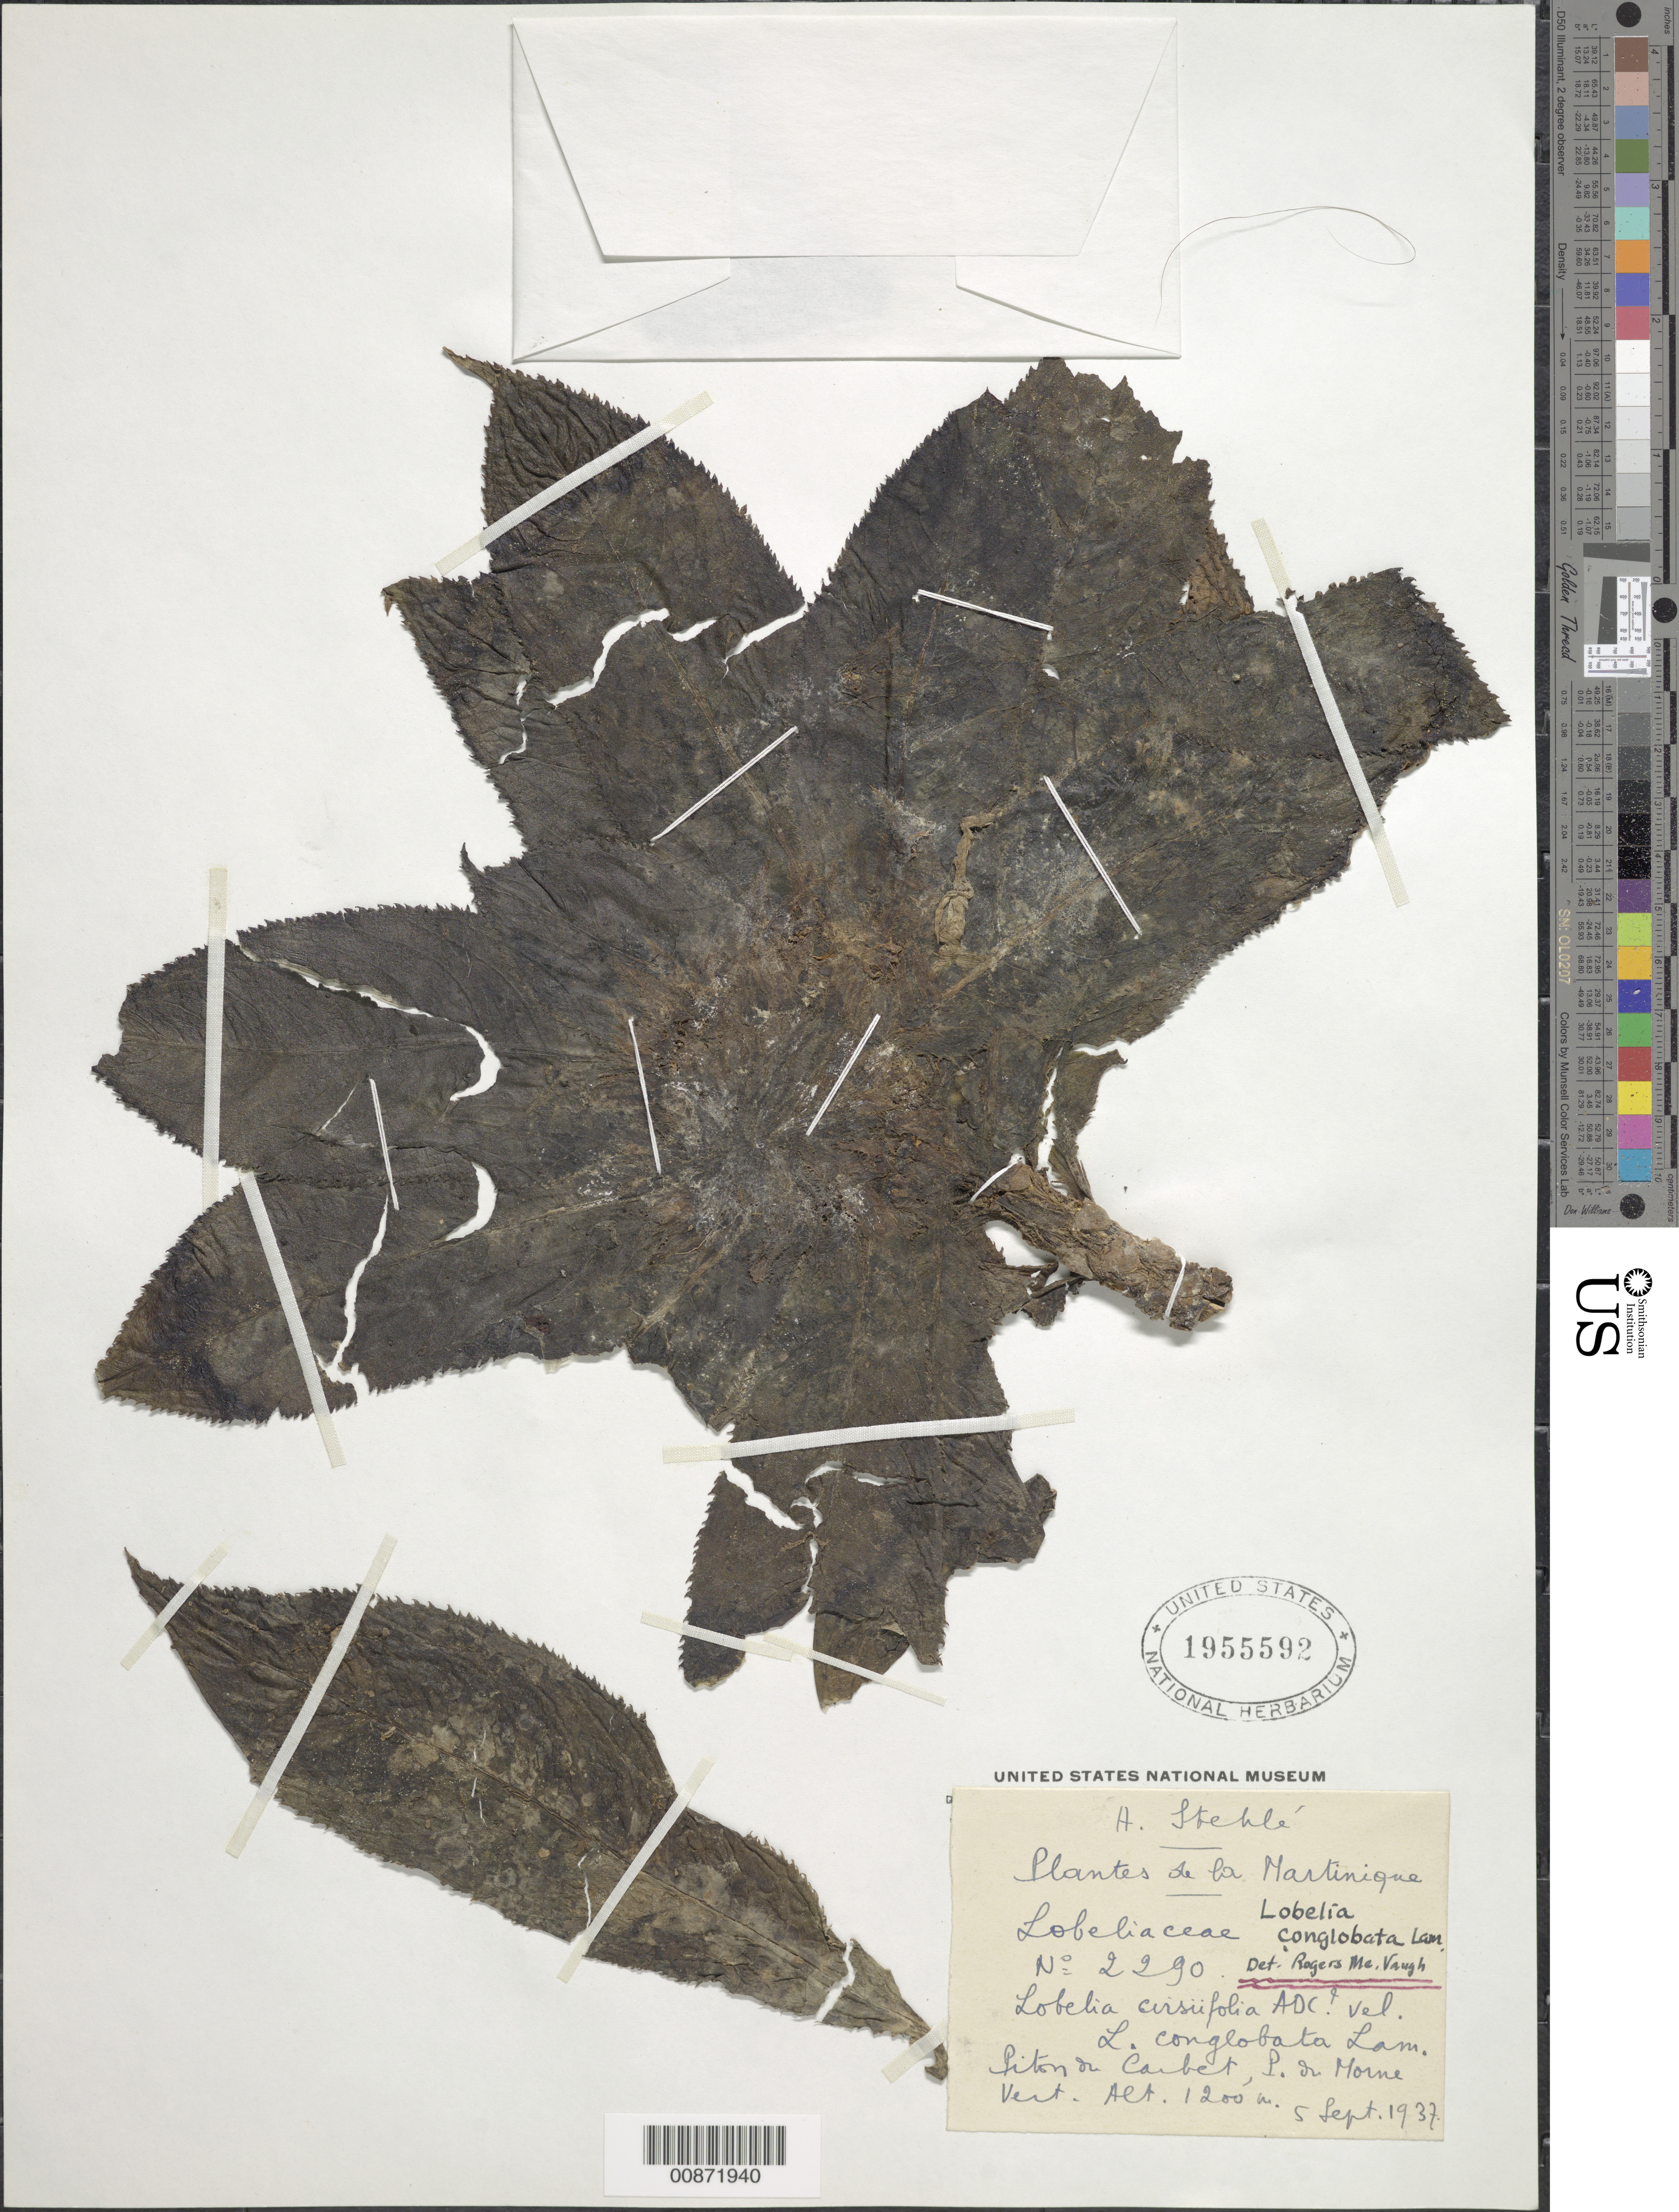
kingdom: Plantae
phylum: Tracheophyta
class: Magnoliopsida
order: Asterales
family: Campanulaceae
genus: Lobelia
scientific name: Lobelia conglobata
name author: Lam.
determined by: McVaugh, R.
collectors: H. Stehlé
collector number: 2290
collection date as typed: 05 Sep 1937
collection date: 1937-09-05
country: Martinique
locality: Piton -- Carbet, P. -- Morne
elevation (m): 1200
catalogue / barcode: US 1955592